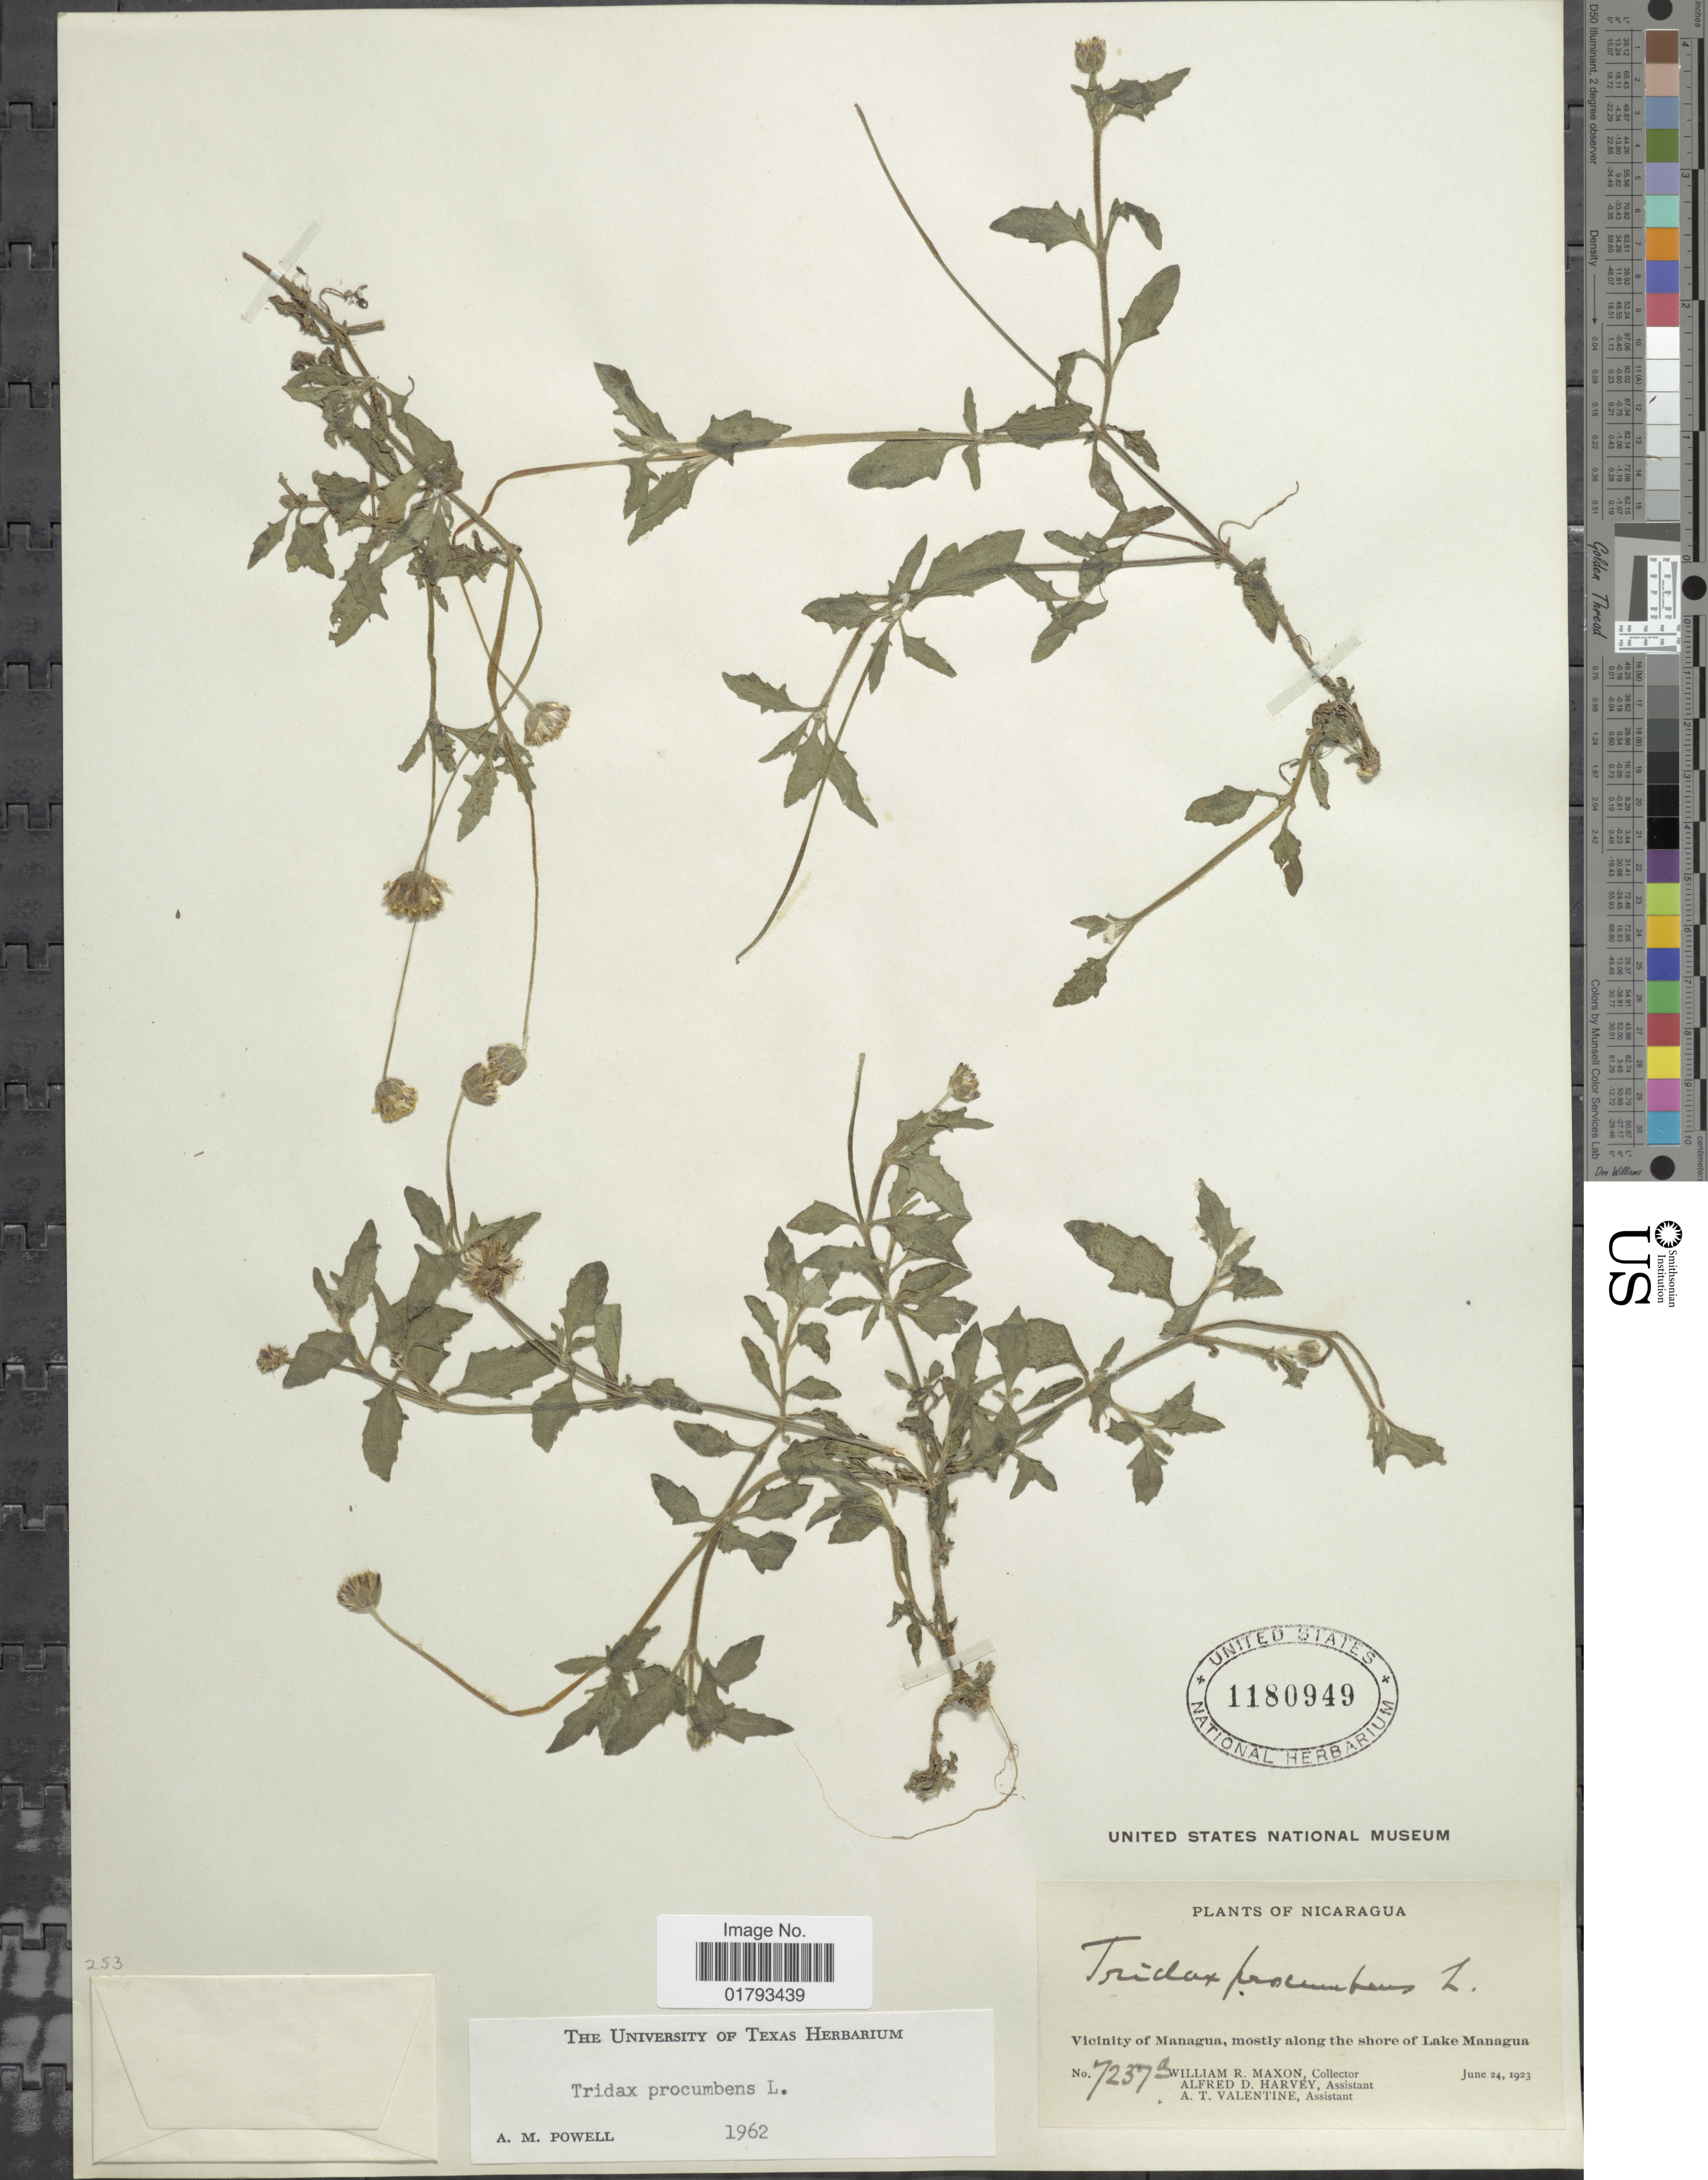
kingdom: Plantae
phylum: Tracheophyta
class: Magnoliopsida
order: Asterales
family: Asteraceae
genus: Tridax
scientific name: Tridax procumbens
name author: L.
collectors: W. R. Maxon, H. A. Miller & A. Valentine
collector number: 72373*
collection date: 1923-06-24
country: Nicaragua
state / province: Managua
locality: Vicinity of Managua, mostly along the shore of Lake Managua.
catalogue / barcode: US 1180949